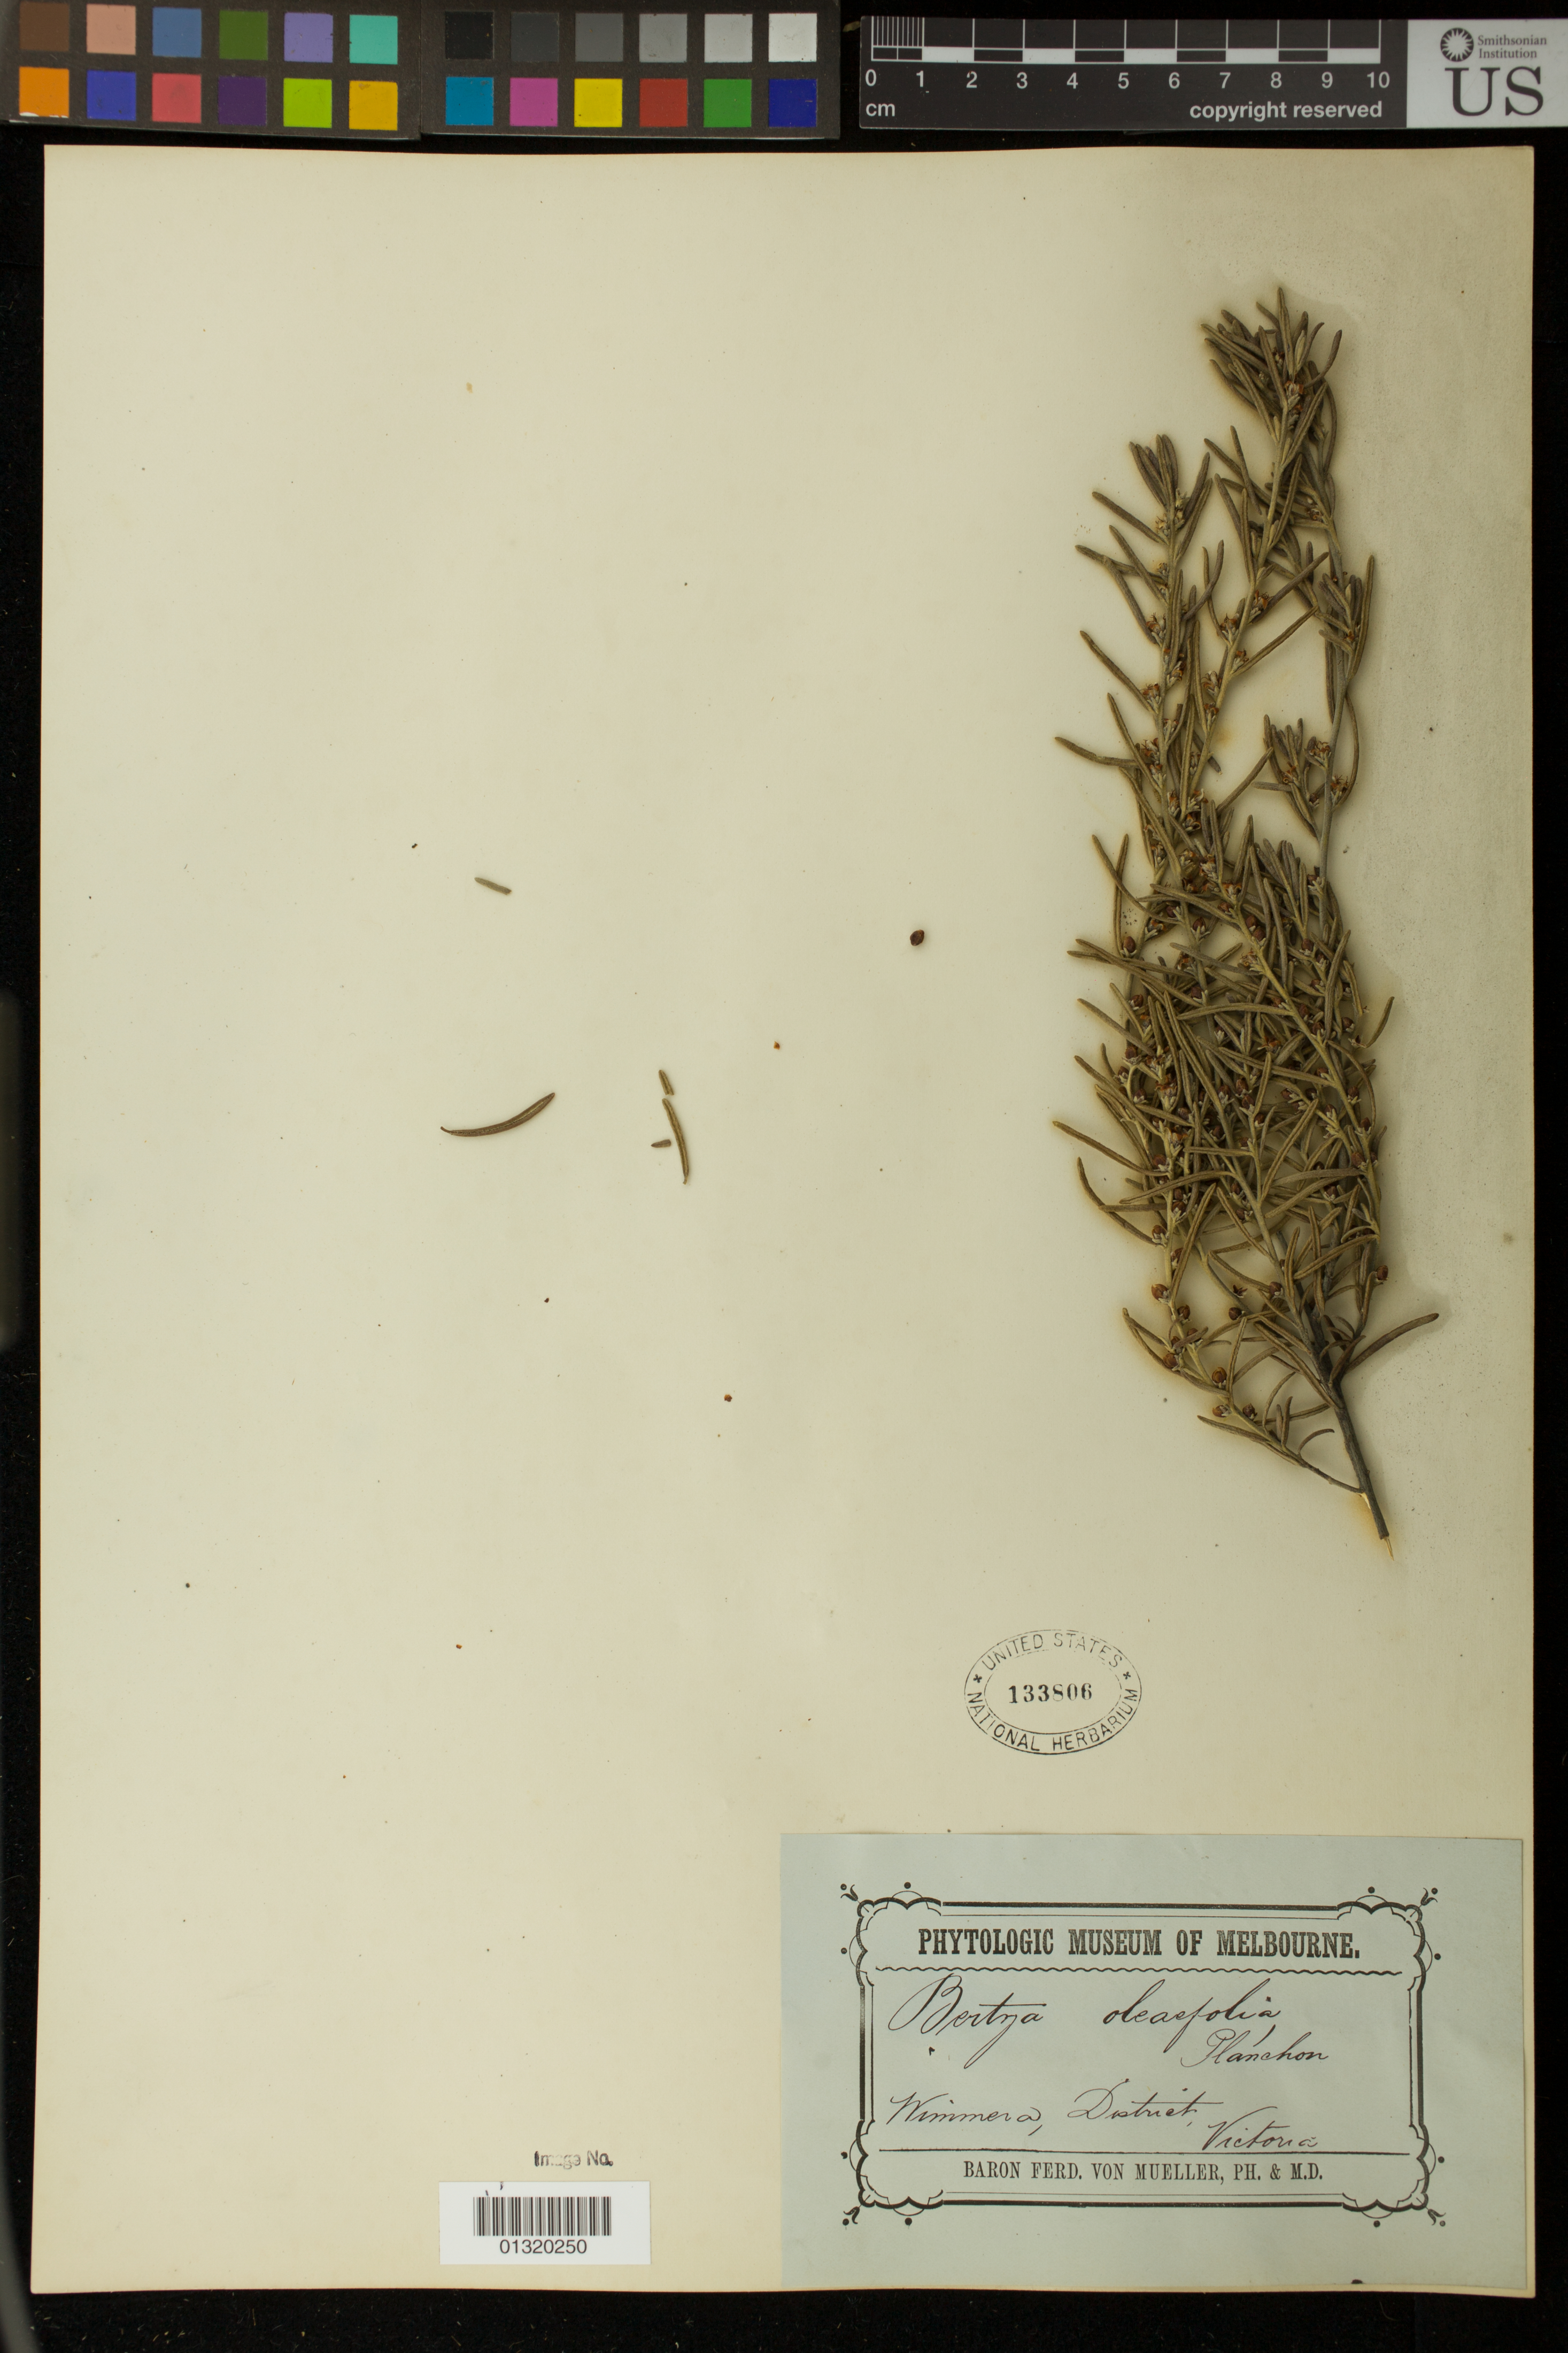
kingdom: Plantae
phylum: Tracheophyta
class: Magnoliopsida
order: Malpighiales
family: Euphorbiaceae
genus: Bertya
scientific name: Bertya oleifolia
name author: Planch.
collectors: F. Mueller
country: Australia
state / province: Victoria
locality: Wimmera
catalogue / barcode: US 133806